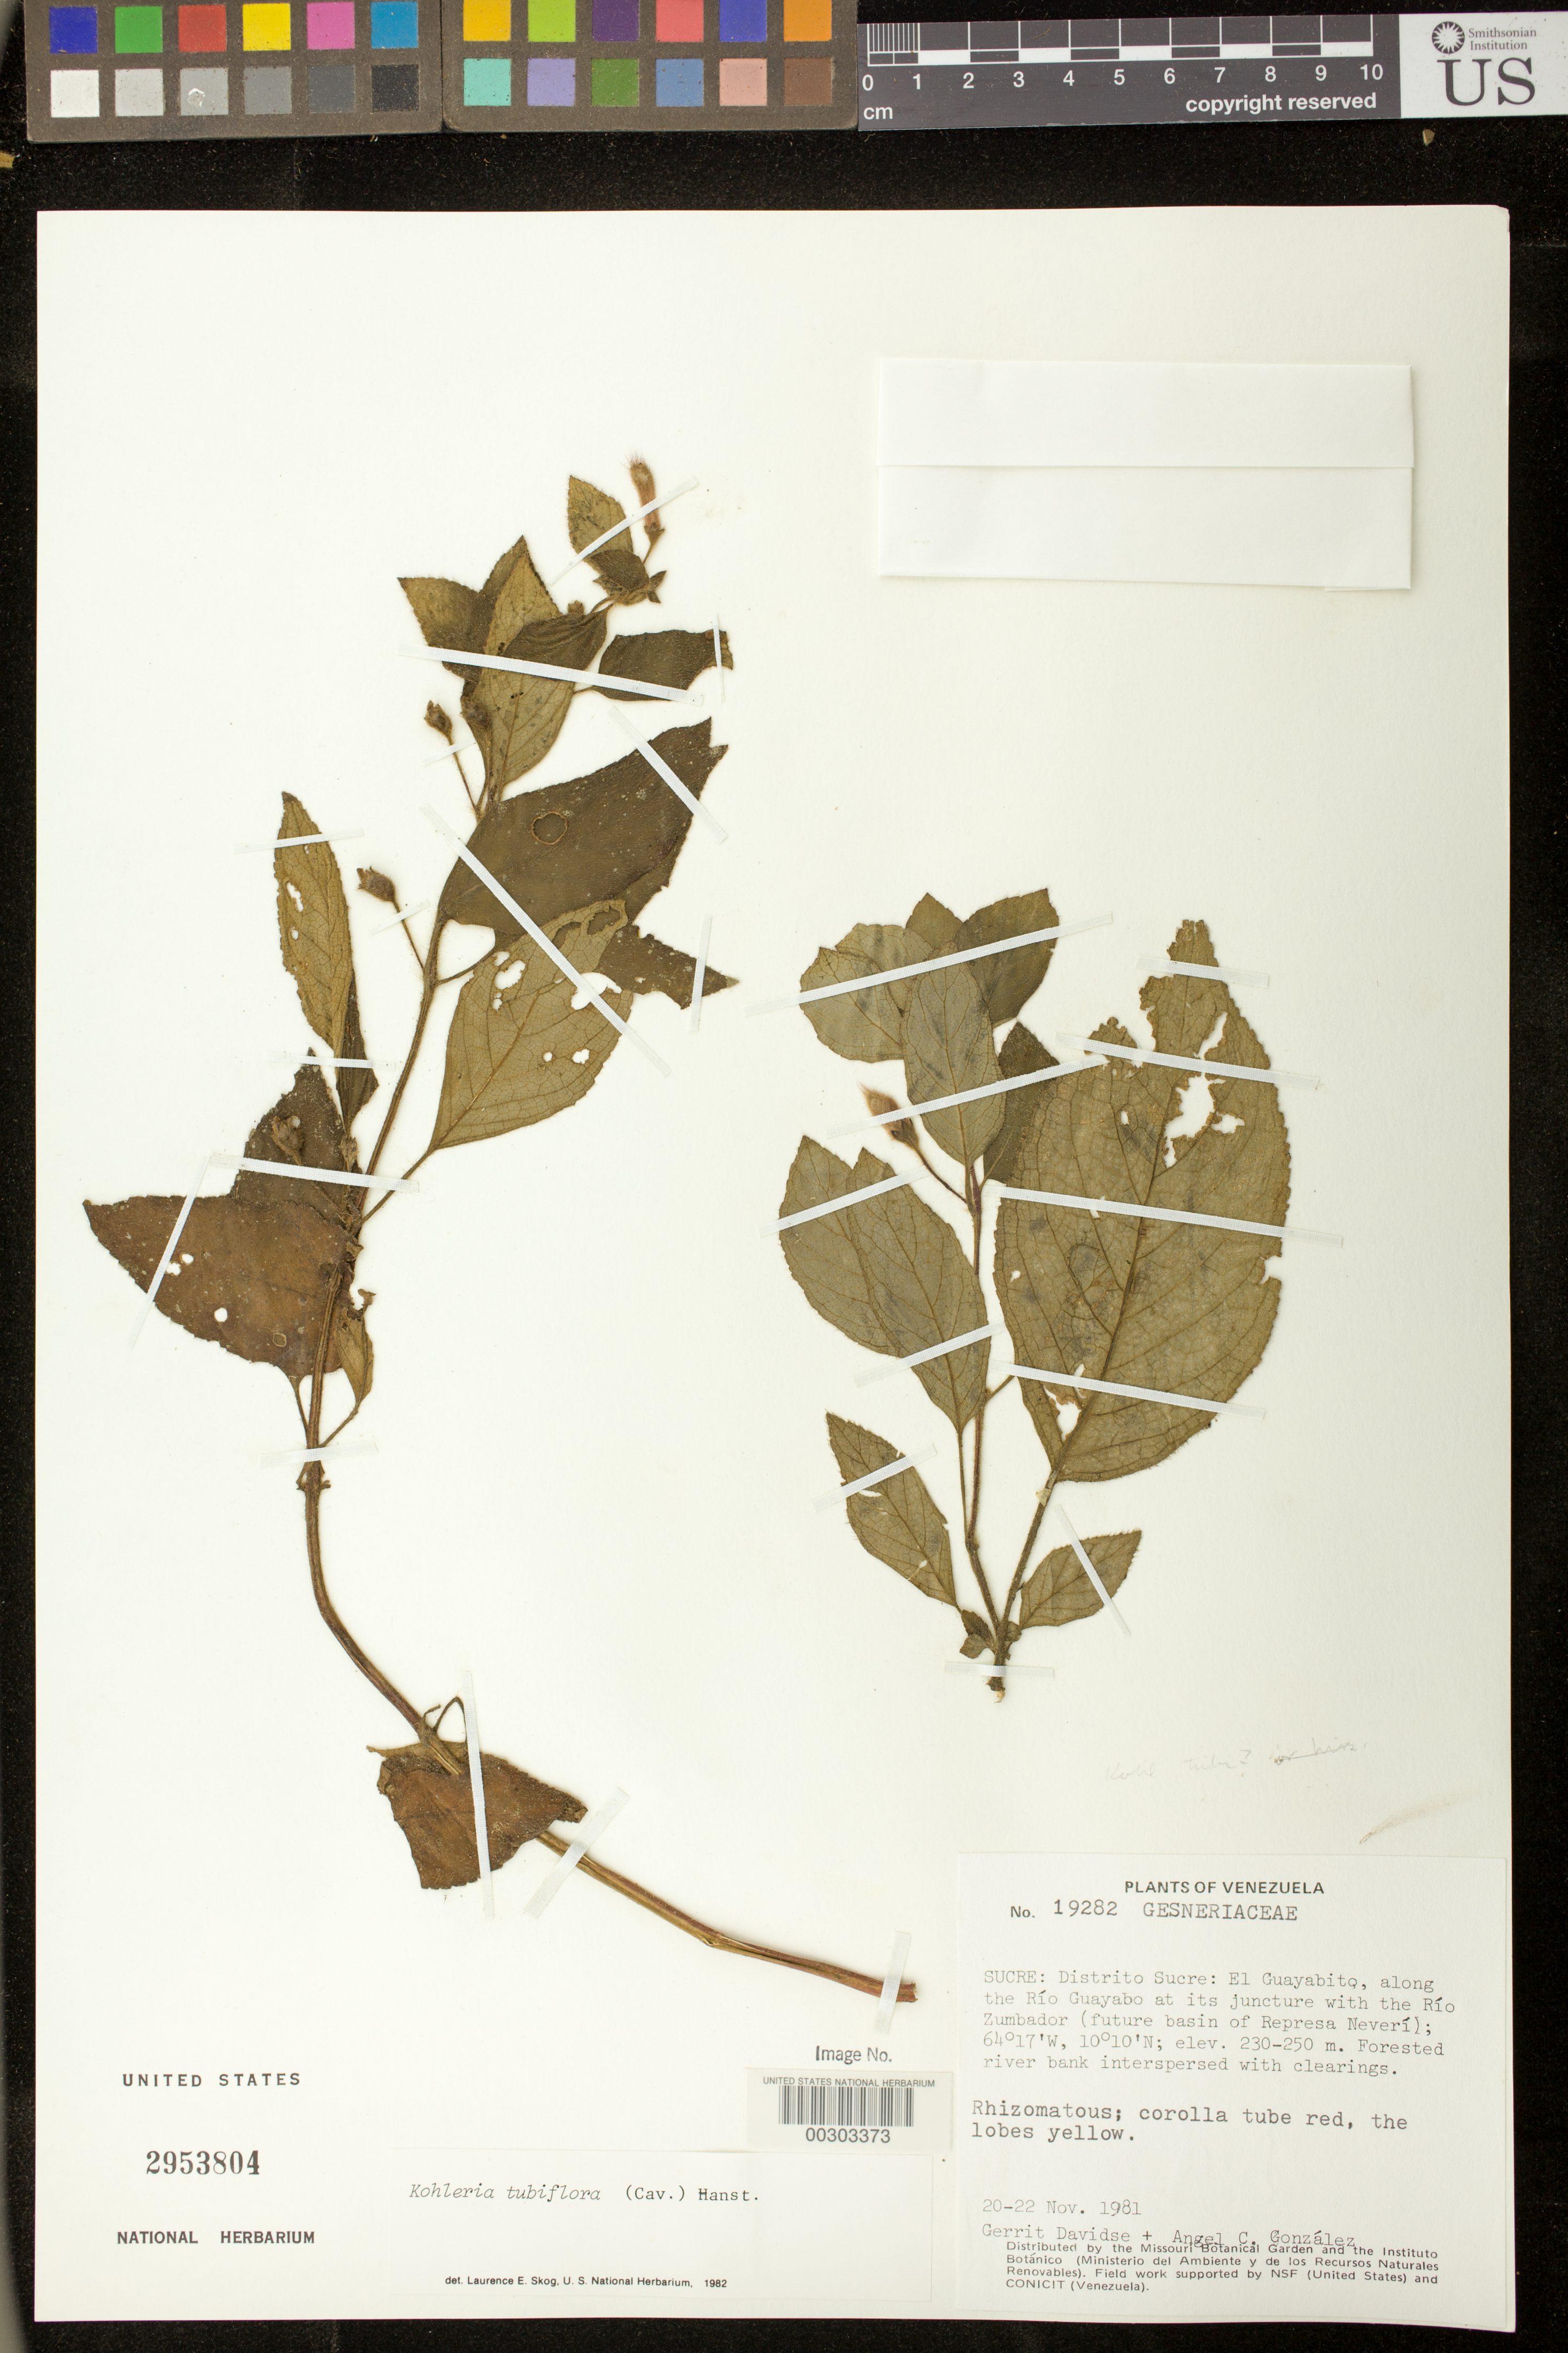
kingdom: Plantae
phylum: Tracheophyta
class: Magnoliopsida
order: Lamiales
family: Gesneriaceae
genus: Kohleria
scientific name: Kohleria tubiflora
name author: (Cav.) Hanst.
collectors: G. Davidse & A. C. González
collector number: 19282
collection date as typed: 20-22 Nov 1981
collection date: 1981-11-20/1981-11-22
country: Venezuela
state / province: Sucre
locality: Dist. Sucre, El Guayabito, along the Rio Guayabo at its juncture with the Rio Zumbador (future basin of Represa Neveri)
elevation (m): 230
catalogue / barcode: US 2953804